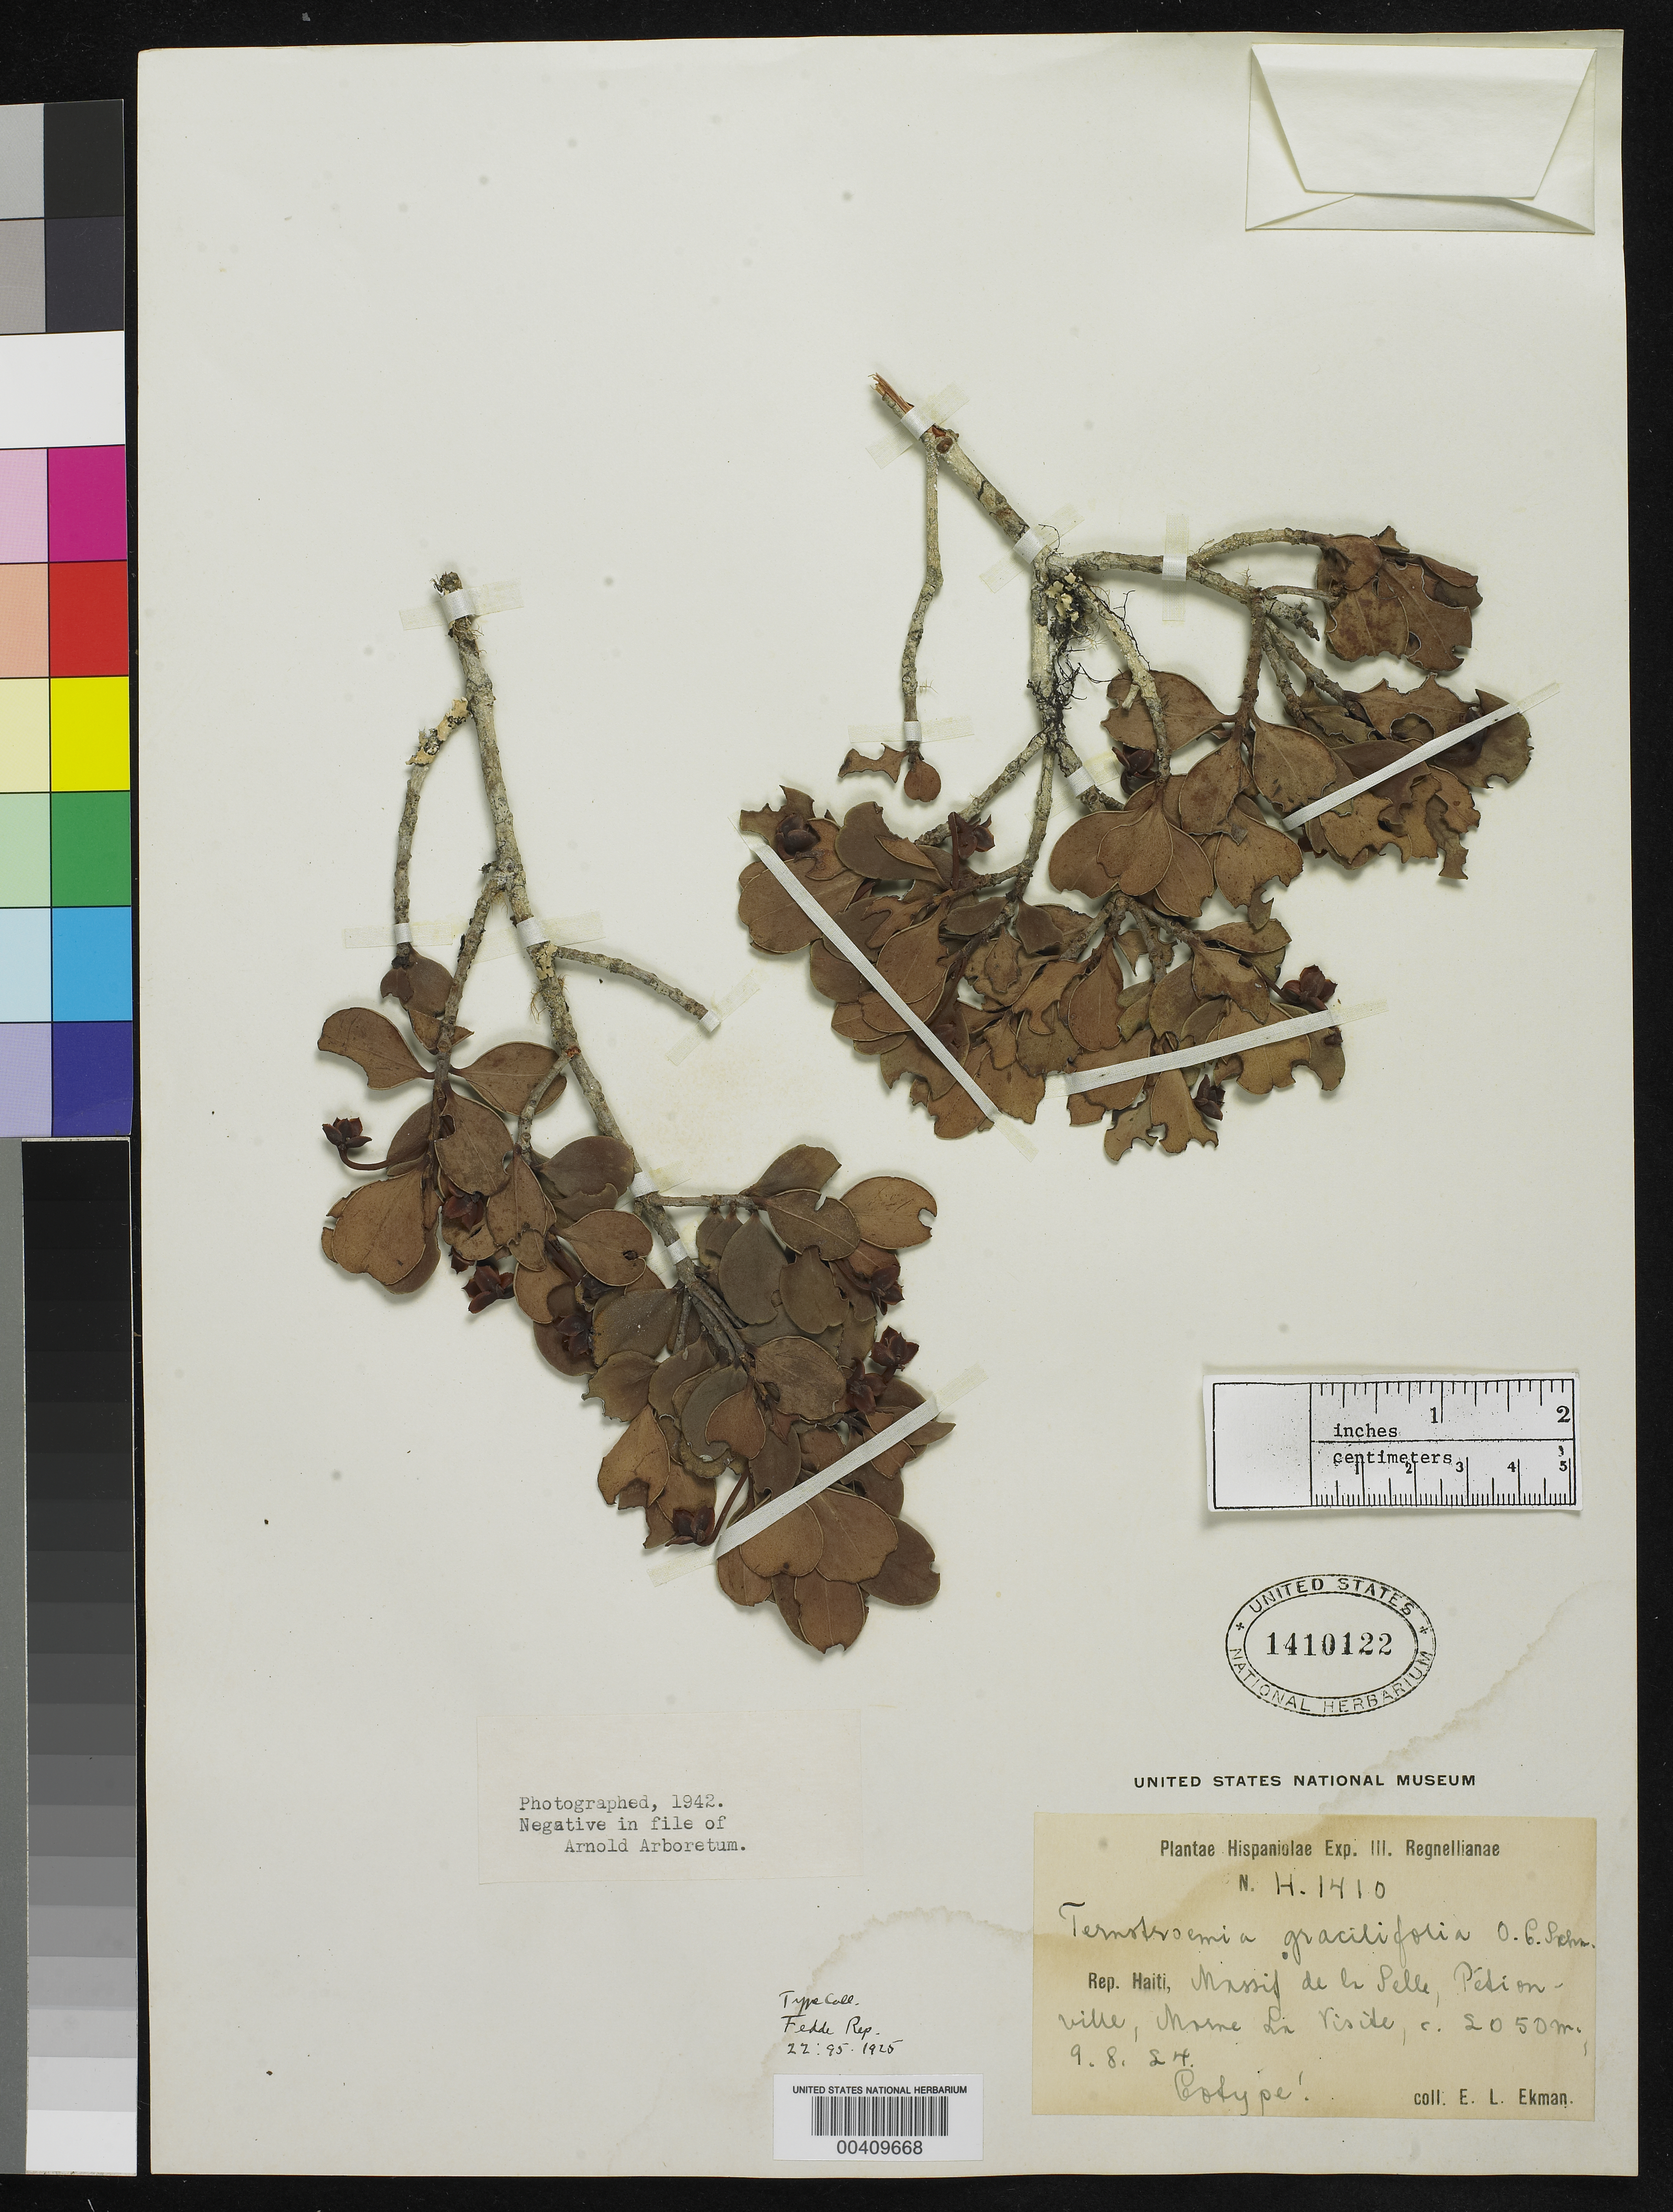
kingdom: Plantae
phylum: Tracheophyta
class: Magnoliopsida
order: Ericales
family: Pentaphylacaceae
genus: Ternstroemia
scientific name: Ternstroemia gracilifolia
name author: O.C. Schmidt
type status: Isotype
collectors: E. L. Ekman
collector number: H 1410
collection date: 1924-08-09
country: Haiti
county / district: Ouest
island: Hispaniola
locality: Massif de La Selle, Pétionville, Morne La Visite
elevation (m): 2050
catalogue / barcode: US 1410122